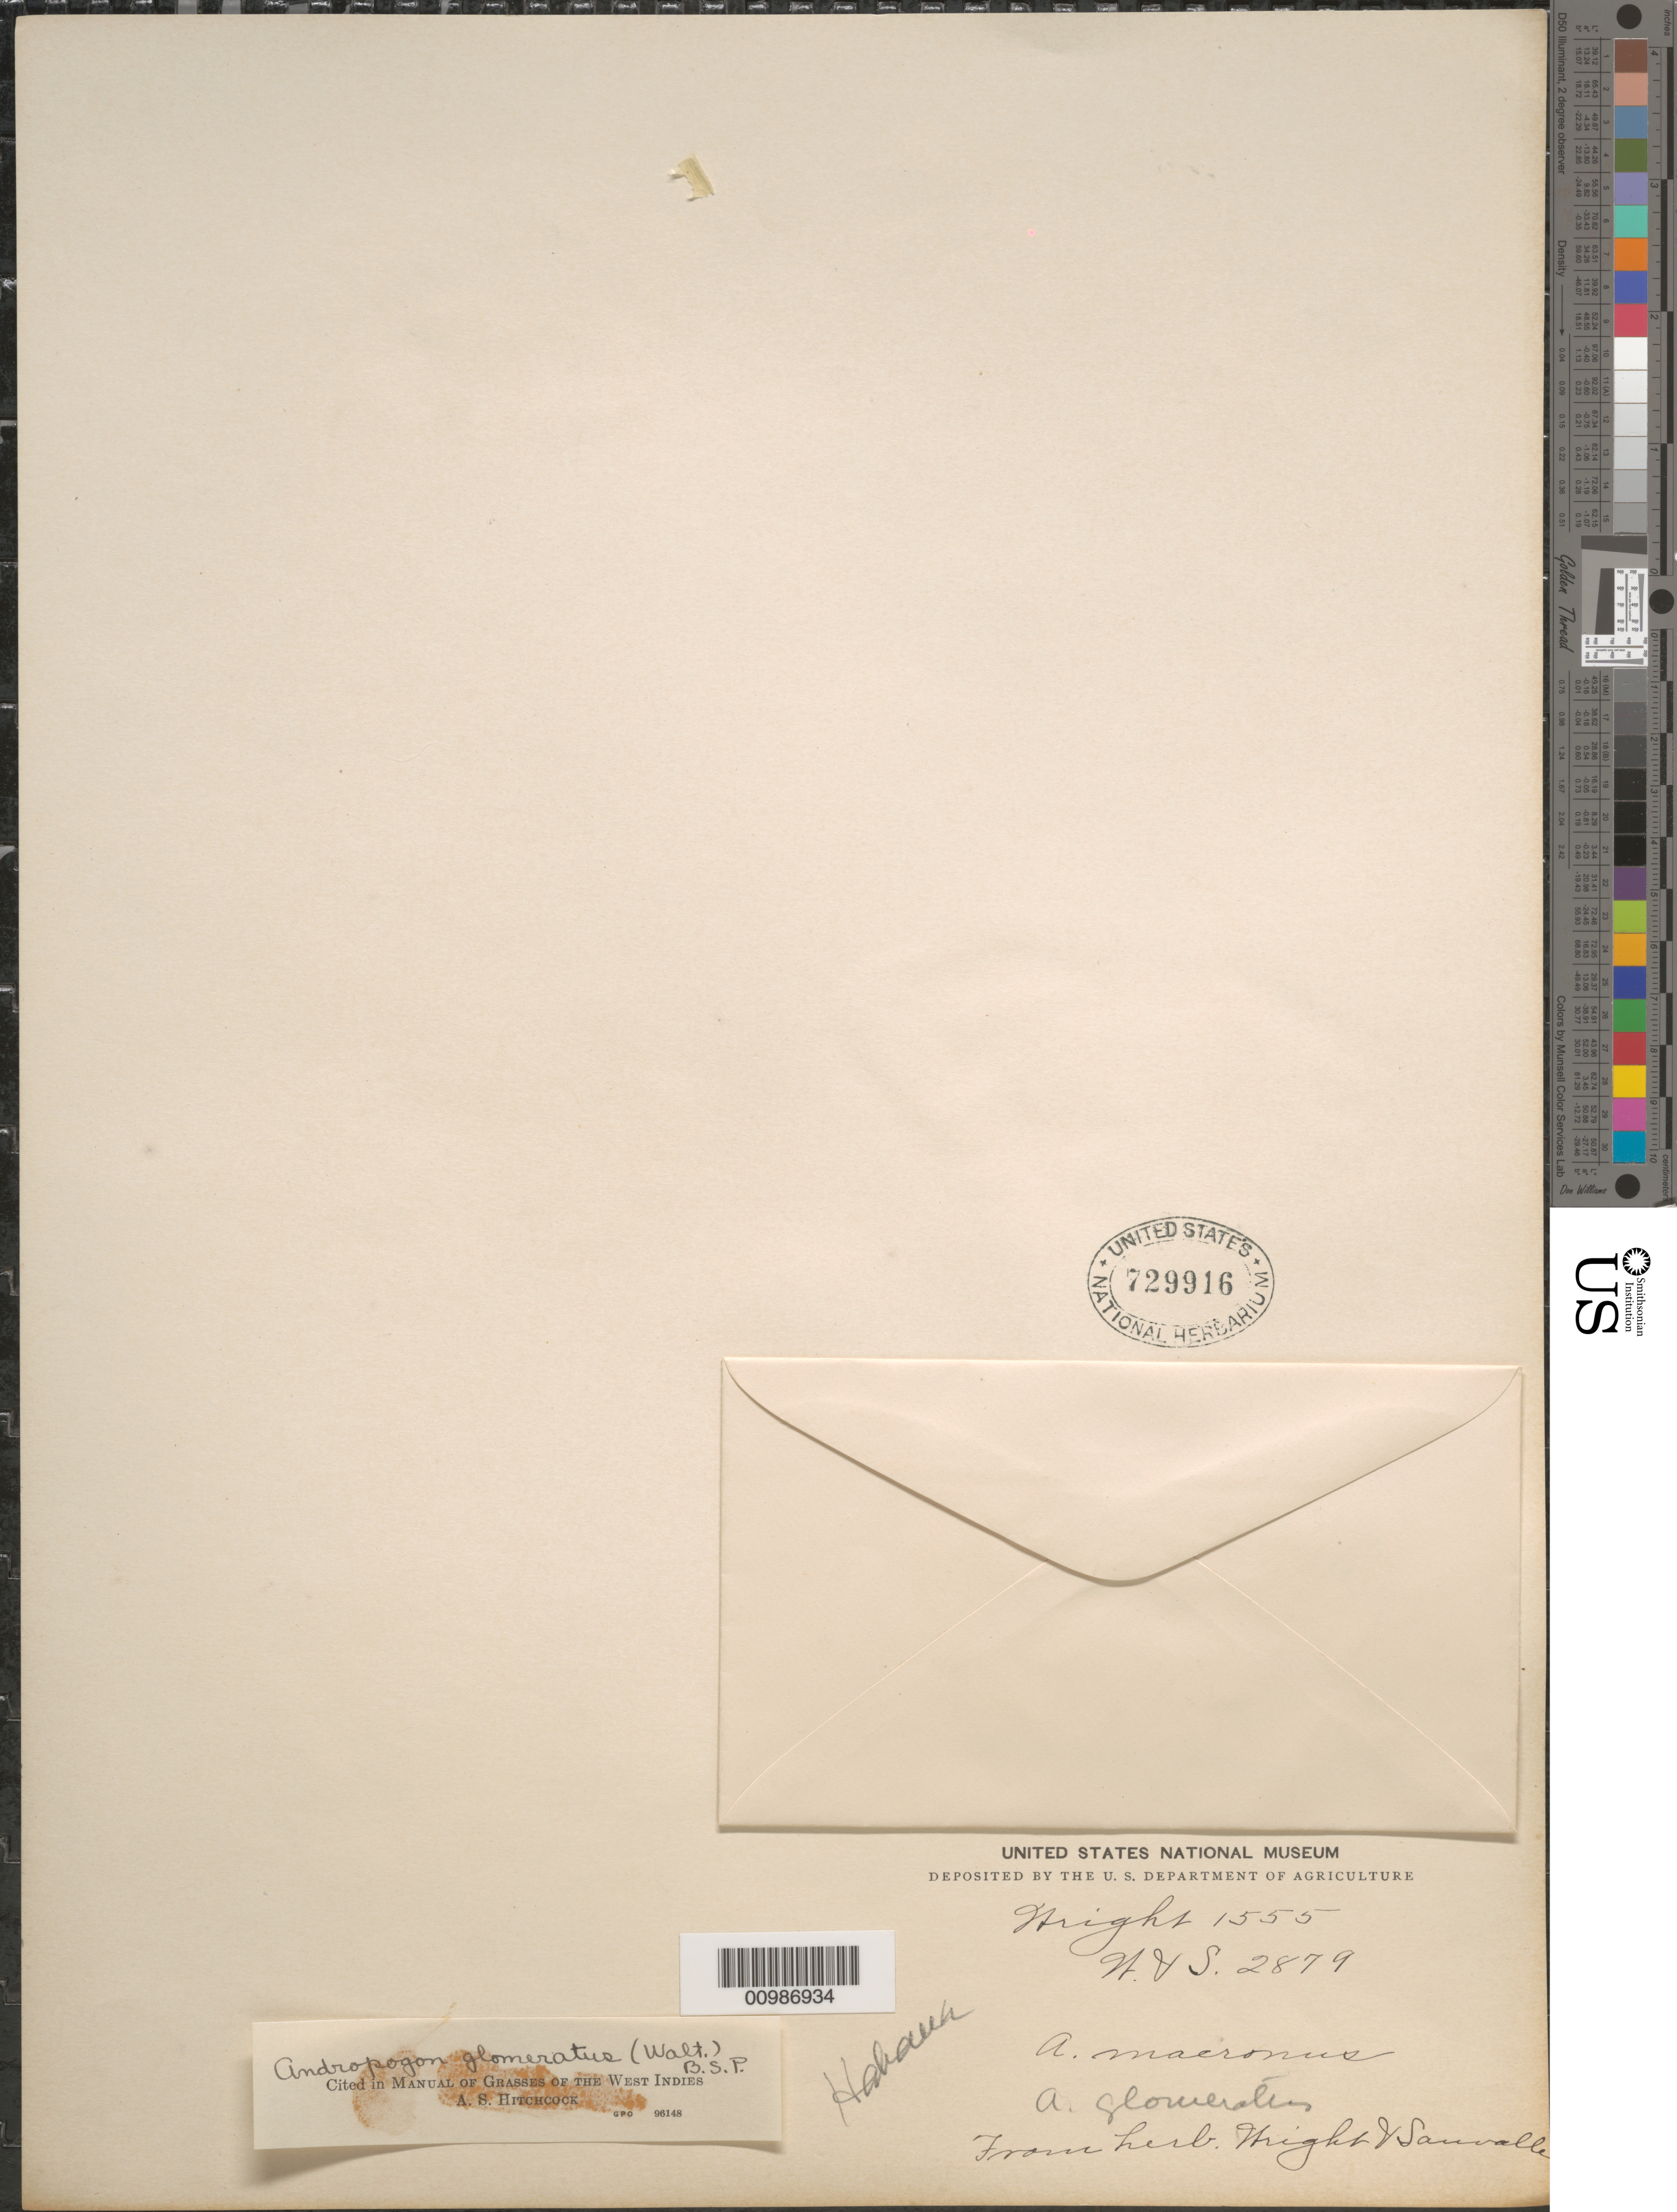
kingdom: Plantae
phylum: Tracheophyta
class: Liliopsida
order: Poales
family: Poaceae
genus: Andropogon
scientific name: Andropogon glomeratus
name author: (Walter) Britton, Stearns & Poggenb.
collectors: C. Wright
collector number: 1555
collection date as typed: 1800 to -- --- 1899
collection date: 1800/1899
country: Cuba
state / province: La Habana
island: Cuba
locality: La Habana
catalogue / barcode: US 729916